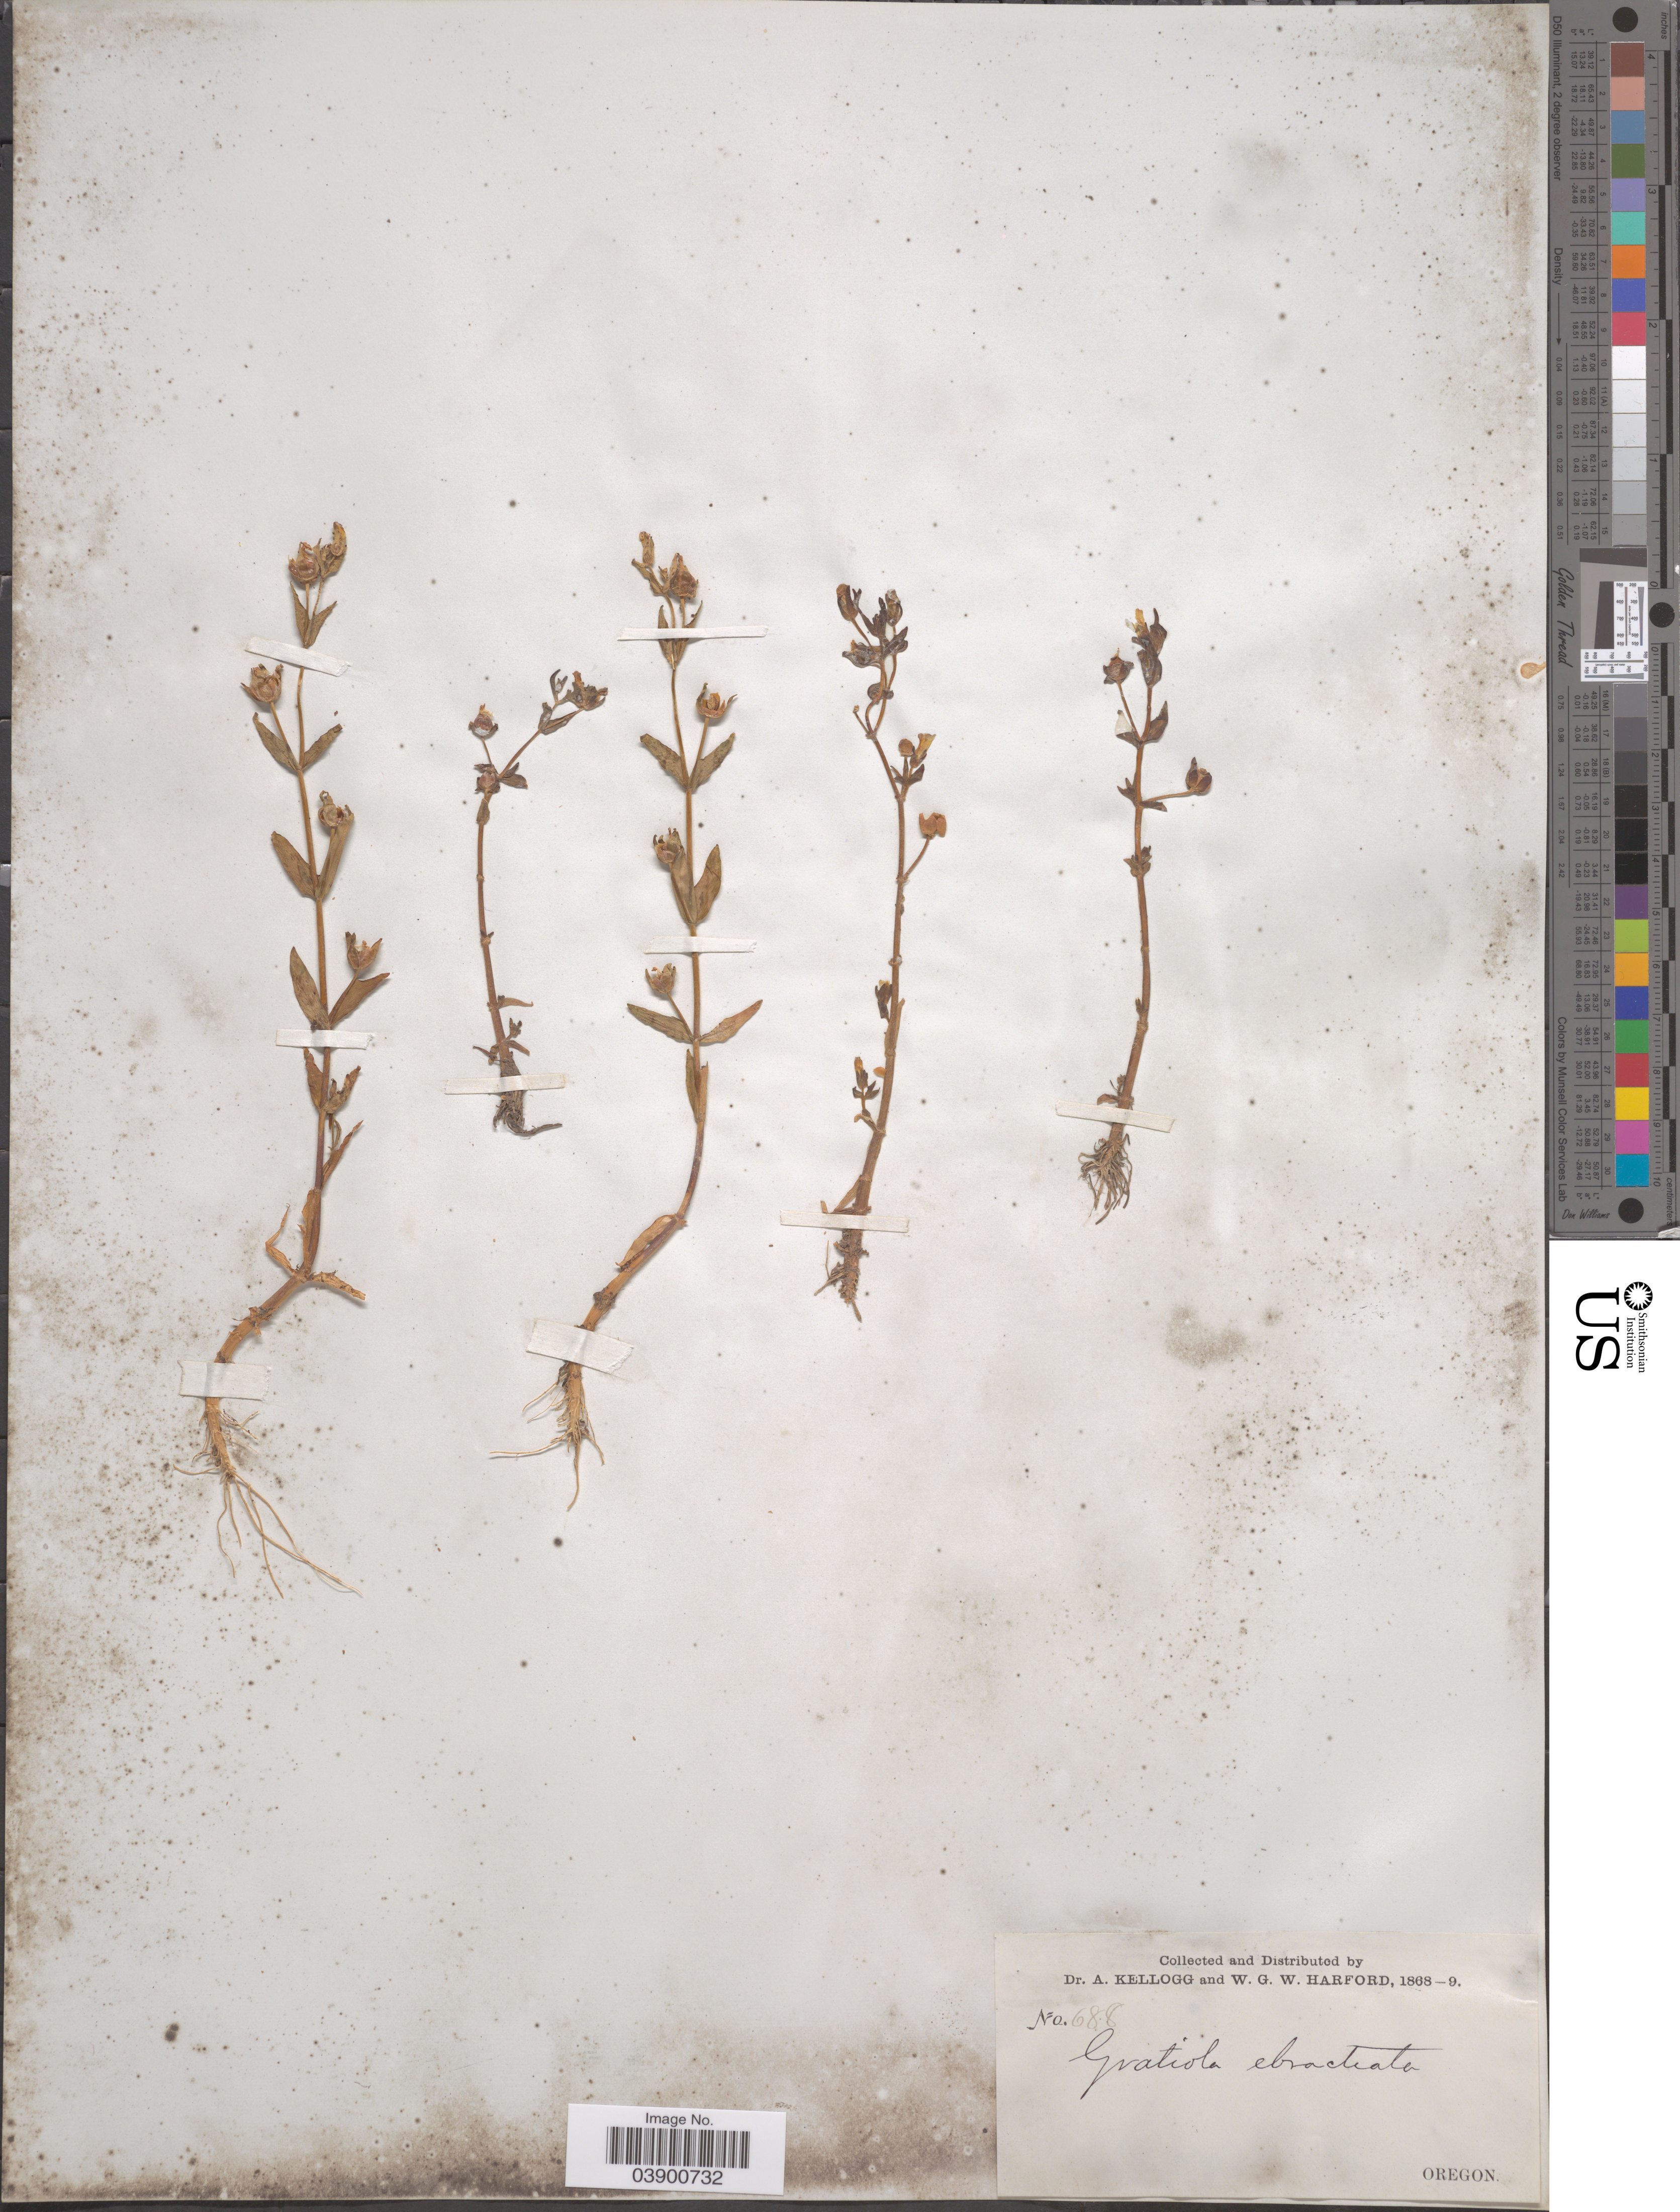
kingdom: Plantae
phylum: Tracheophyta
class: Magnoliopsida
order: Lamiales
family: Plantaginaceae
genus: Gratiola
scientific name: Gratiola ebracteata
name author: Benth.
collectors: A. Kellogg & W. G. W. Harford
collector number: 688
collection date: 1868/1869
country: United States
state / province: Oregon